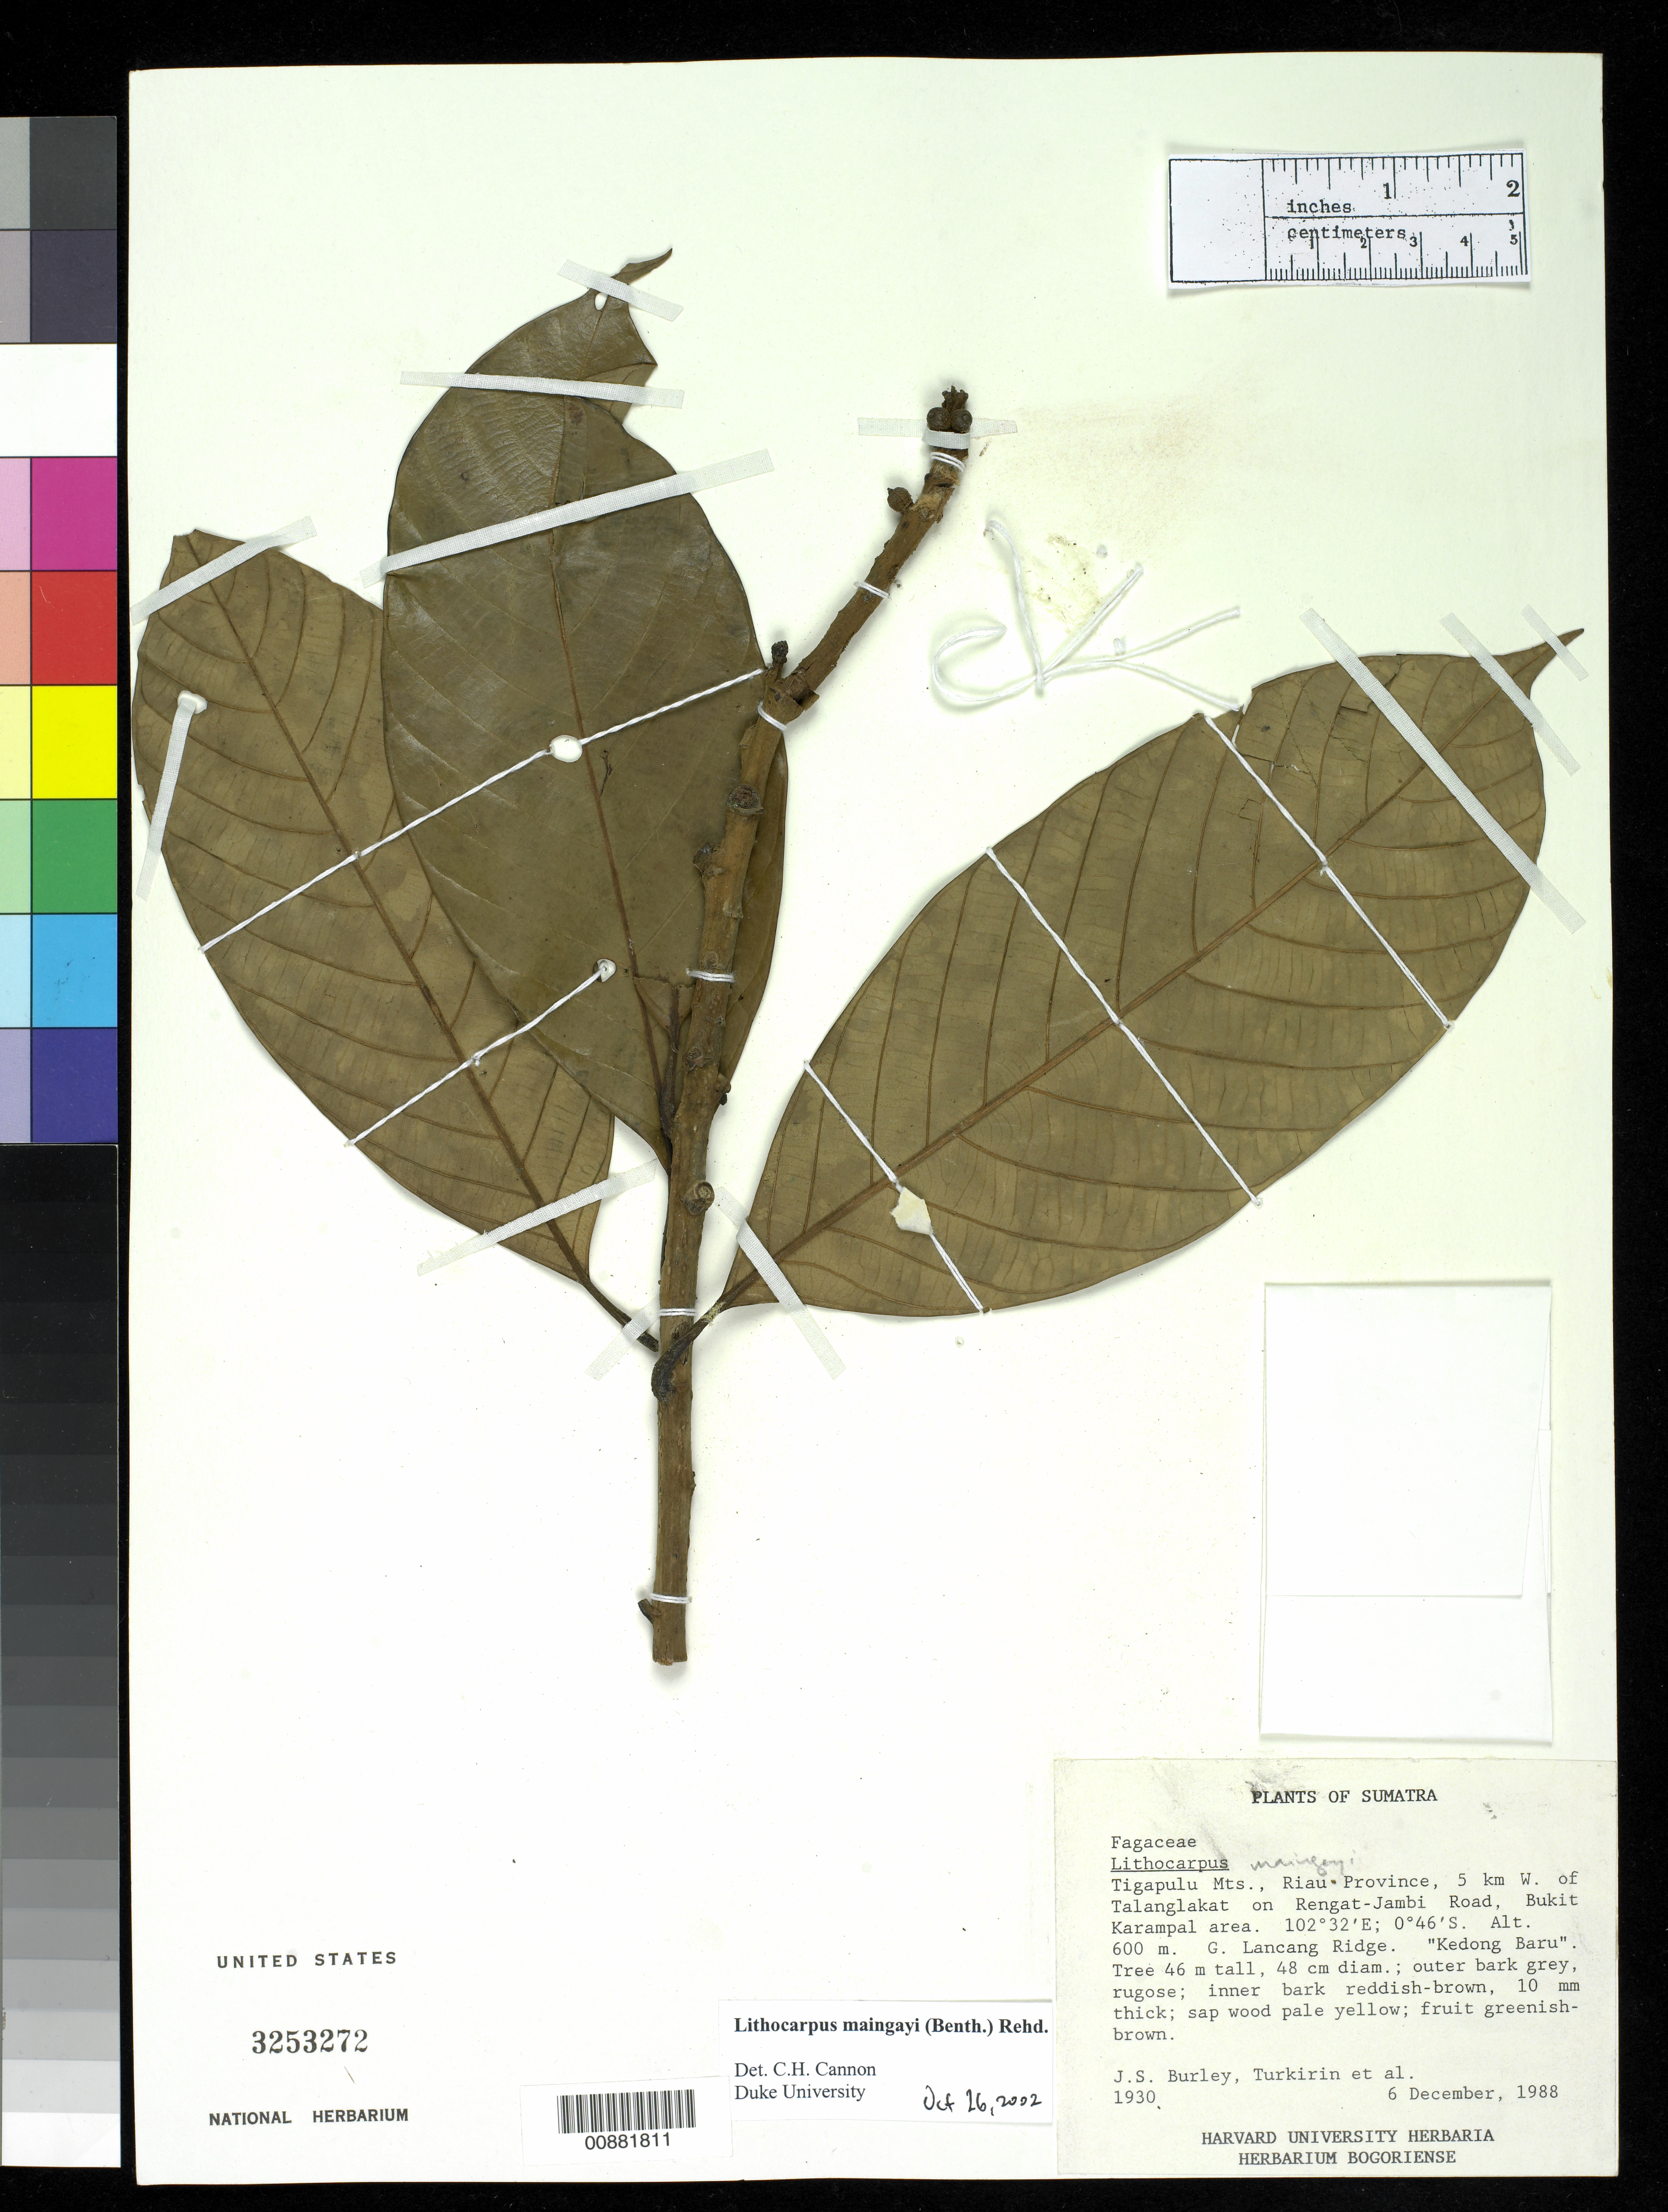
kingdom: Plantae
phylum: Tracheophyta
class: Magnoliopsida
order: Fagales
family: Fagaceae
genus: Lithocarpus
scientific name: Lithocarpus maingayi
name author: (Benth.) Rehder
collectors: J. S. Burley, -. Turkirin & et al.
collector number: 1930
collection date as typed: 06 Dec 1988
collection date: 1988-12-06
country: Indonesia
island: Sumatra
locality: Tigapulu Mts., Riau Province, 5 km W of Talanglakat on Rengat-Jambi Road, Buikit Karampal area.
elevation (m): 600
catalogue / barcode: US 3253272